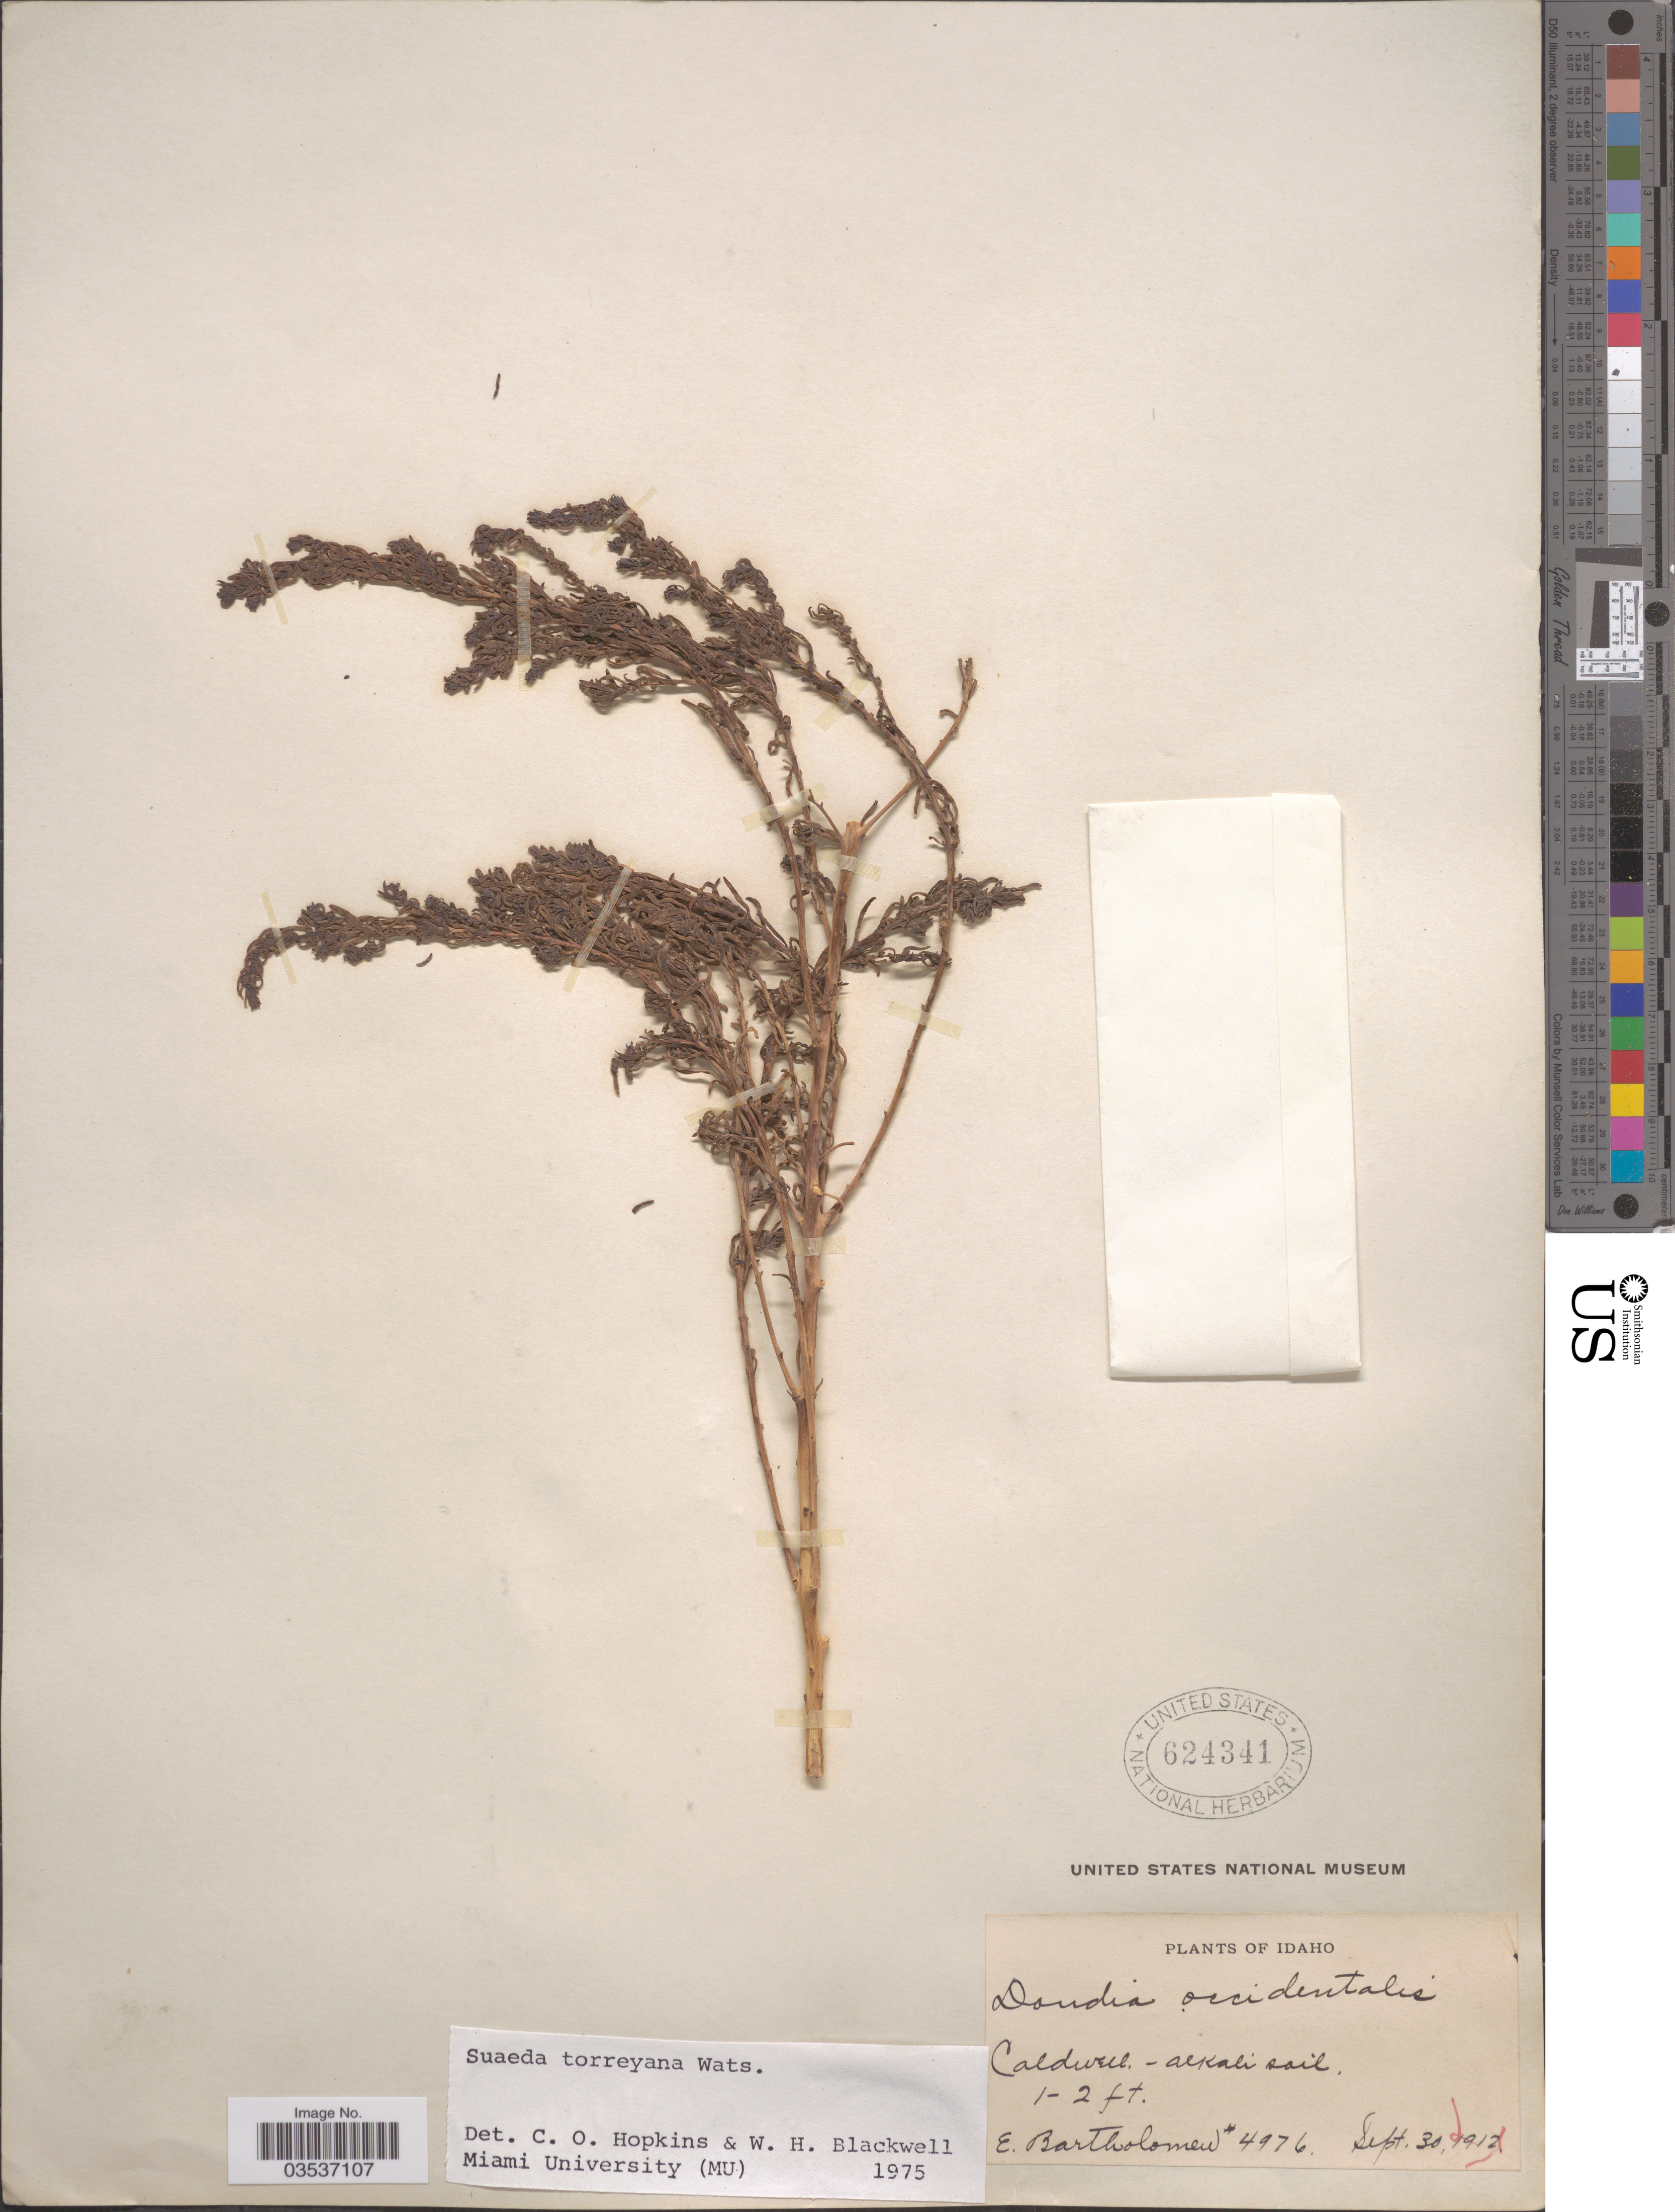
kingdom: Plantae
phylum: Tracheophyta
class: Magnoliopsida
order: Caryophyllales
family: Amaranthaceae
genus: Suaeda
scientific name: Suaeda torreyana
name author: S. Watson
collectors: E. Bartholomew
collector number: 4976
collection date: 1912-09-30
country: United States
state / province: Idaho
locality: Caldwell.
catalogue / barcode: US 624341